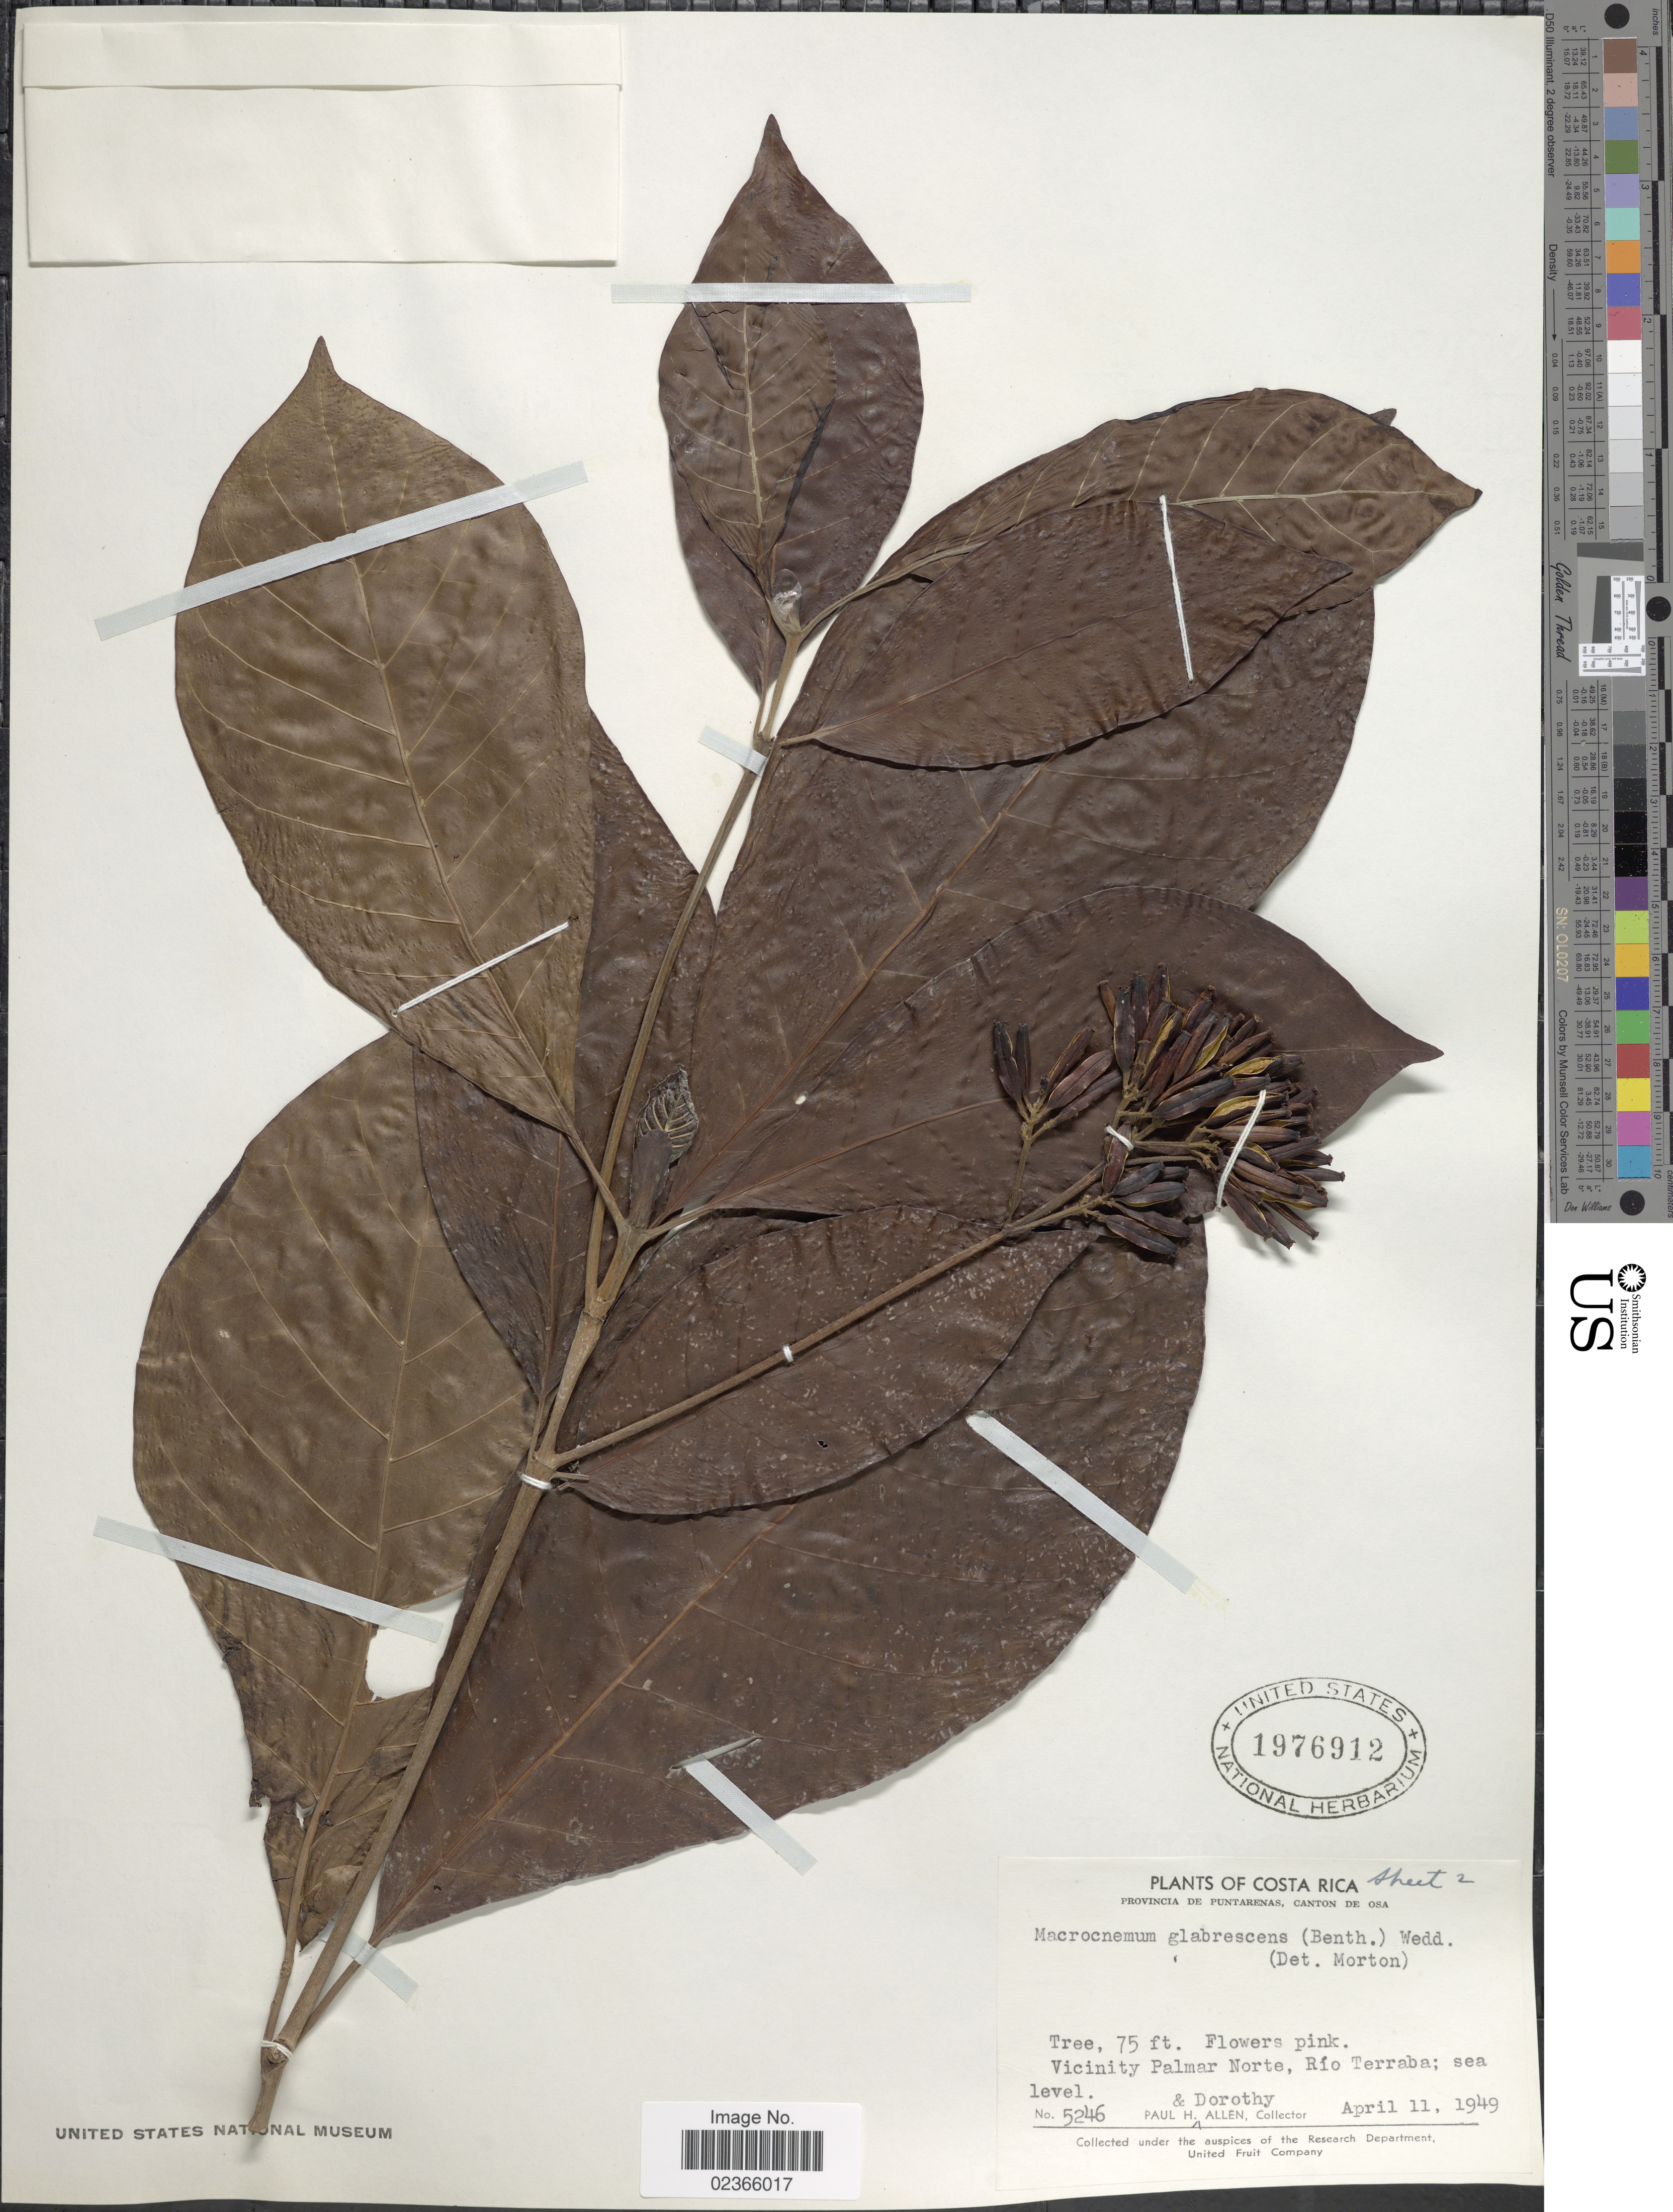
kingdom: Plantae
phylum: Tracheophyta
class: Magnoliopsida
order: Gentianales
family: Rubiaceae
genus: Macrocnemum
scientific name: Macrocnemum glabrescens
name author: (Benth.) Wedd.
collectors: P. H. Allen & D. O. Allen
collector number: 5246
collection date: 1949-04-11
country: Costa Rica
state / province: Puntarenas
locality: Provincia de Puntarenas. Canton de Osa. Vicinity Palmar Norte, Rio Terraba.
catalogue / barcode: US 1976912